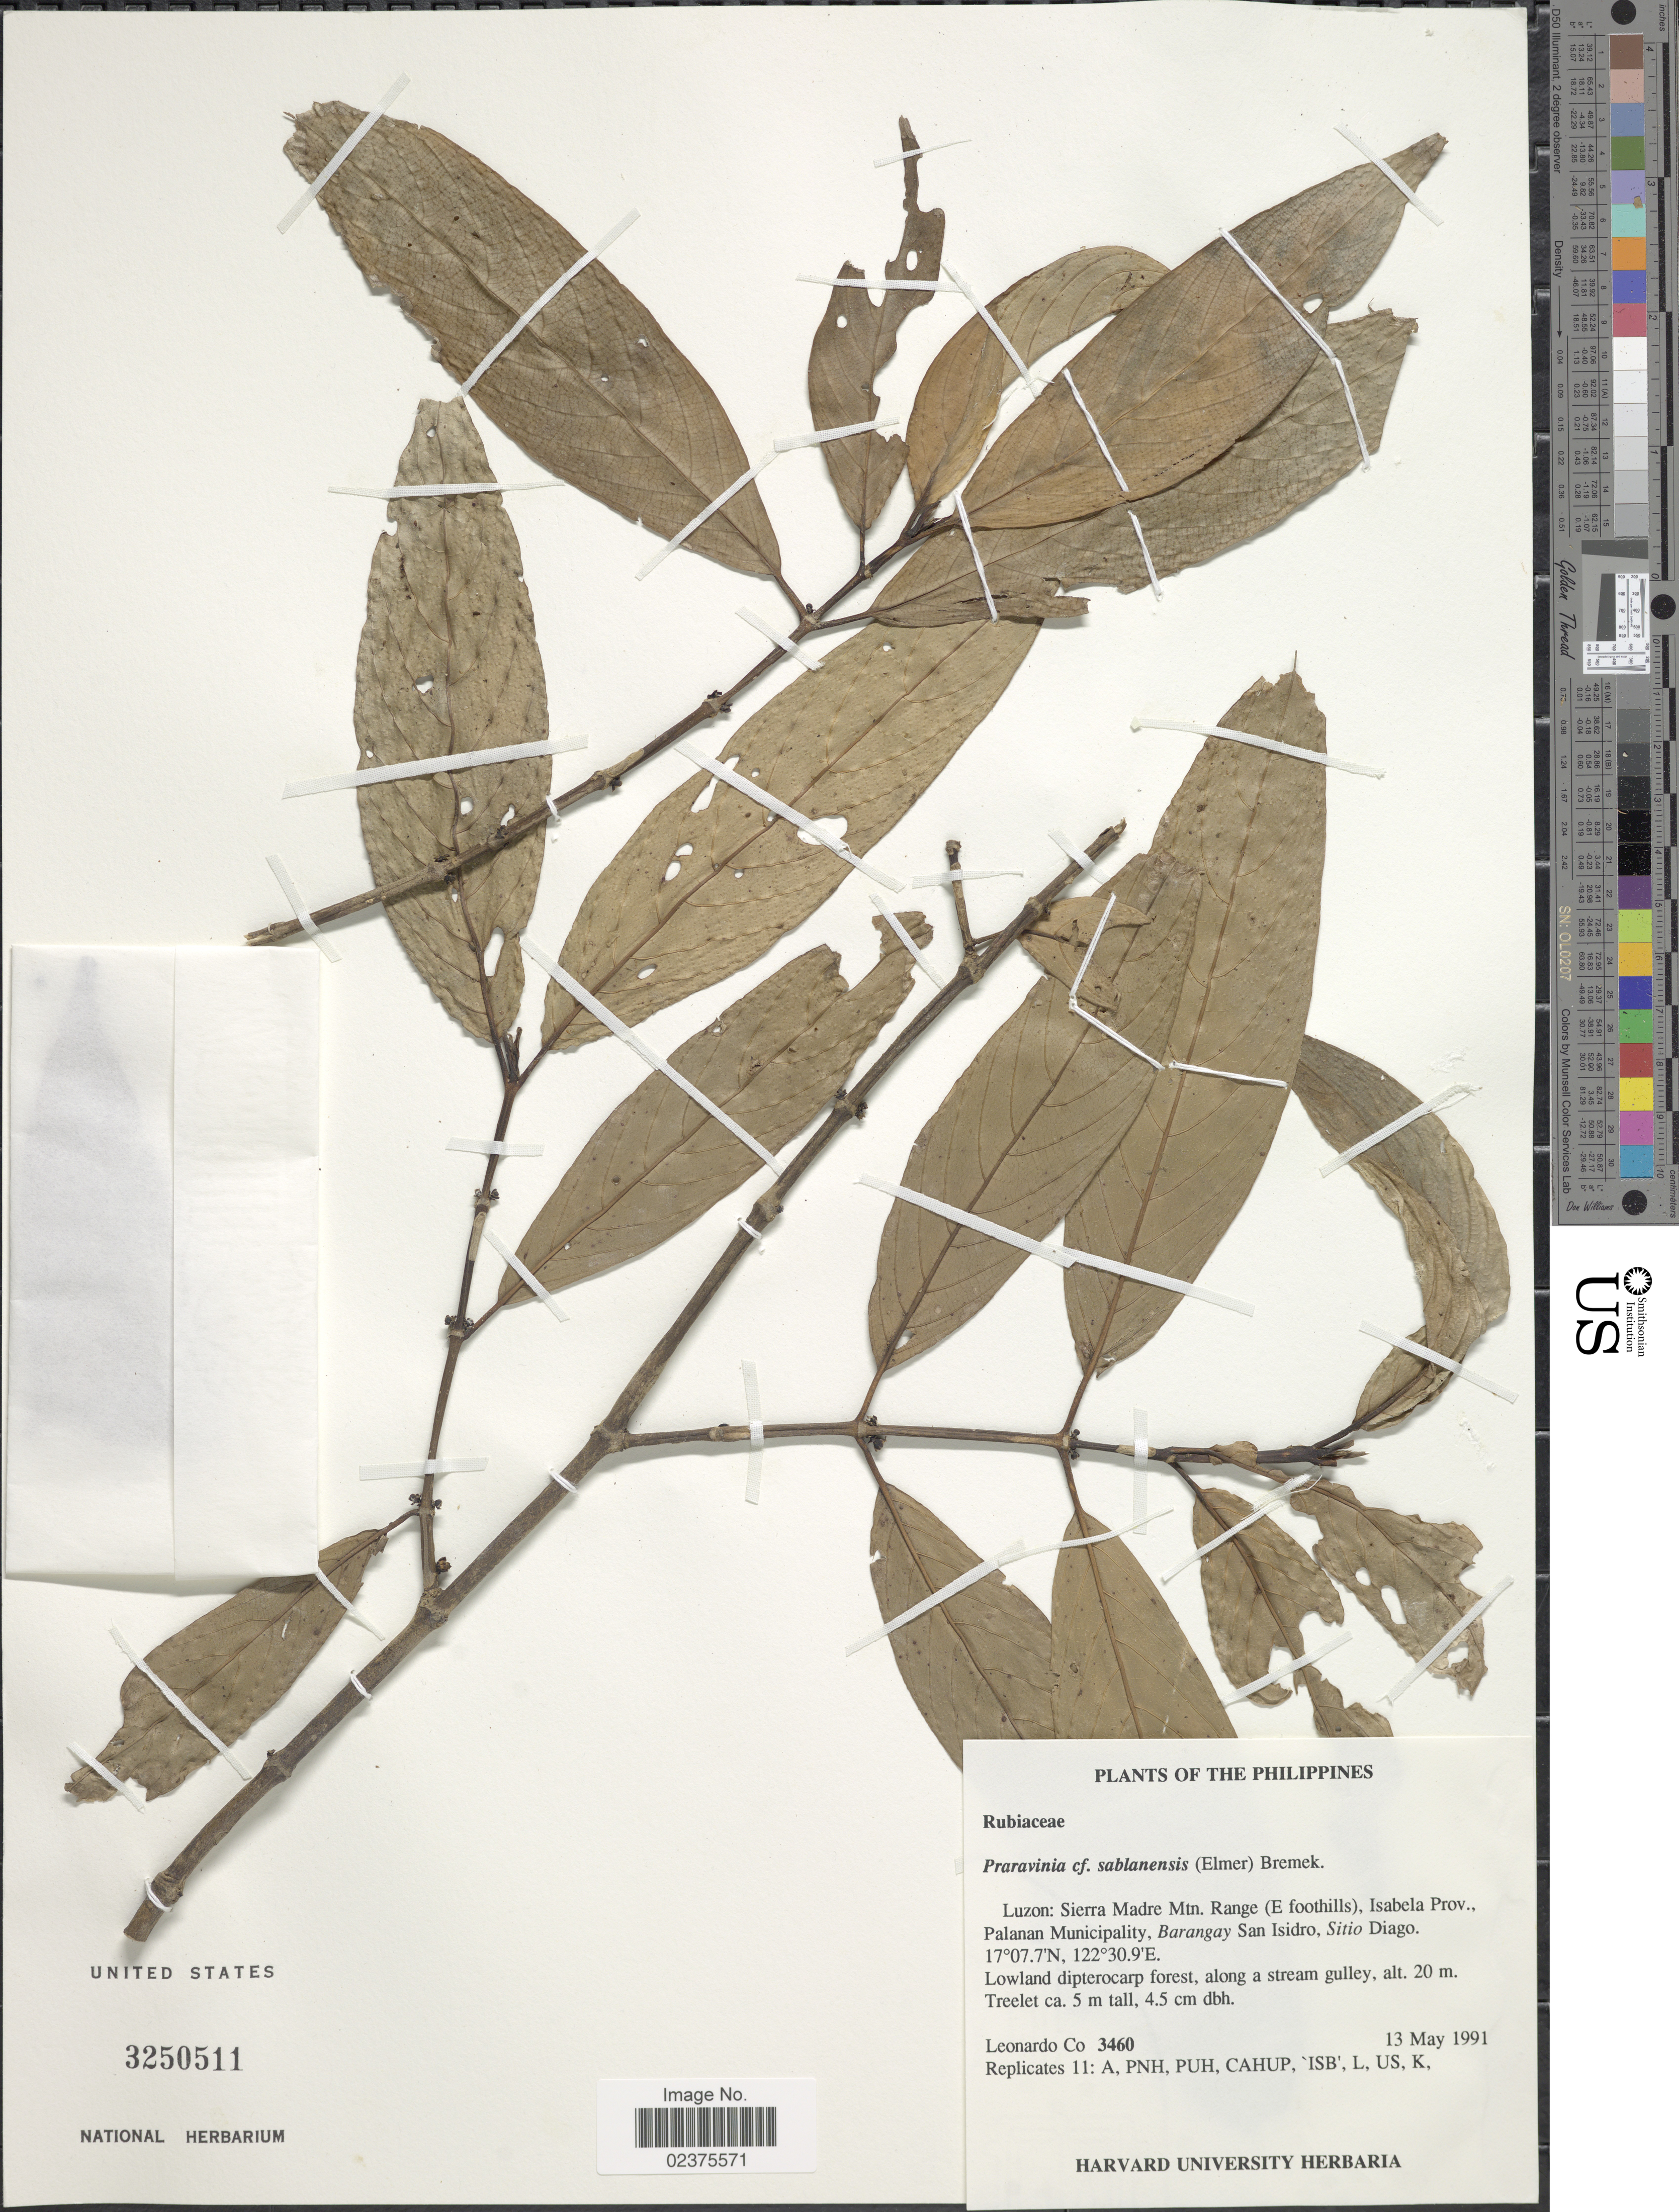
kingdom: Plantae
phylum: Tracheophyta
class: Magnoliopsida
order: Gentianales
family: Rubiaceae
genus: Praravinia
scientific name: Praravinia sp.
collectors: L. Co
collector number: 3460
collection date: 1991-05-13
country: Philippines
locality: Luzon: Sierra Madre Mtn. Range (E foothills), Isabela Prov., Palanan Municipality, Barangay San Isidro, Sitio Diago, Lowland dipterocarp forest, along stream gulley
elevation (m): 20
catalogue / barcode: US 3250511